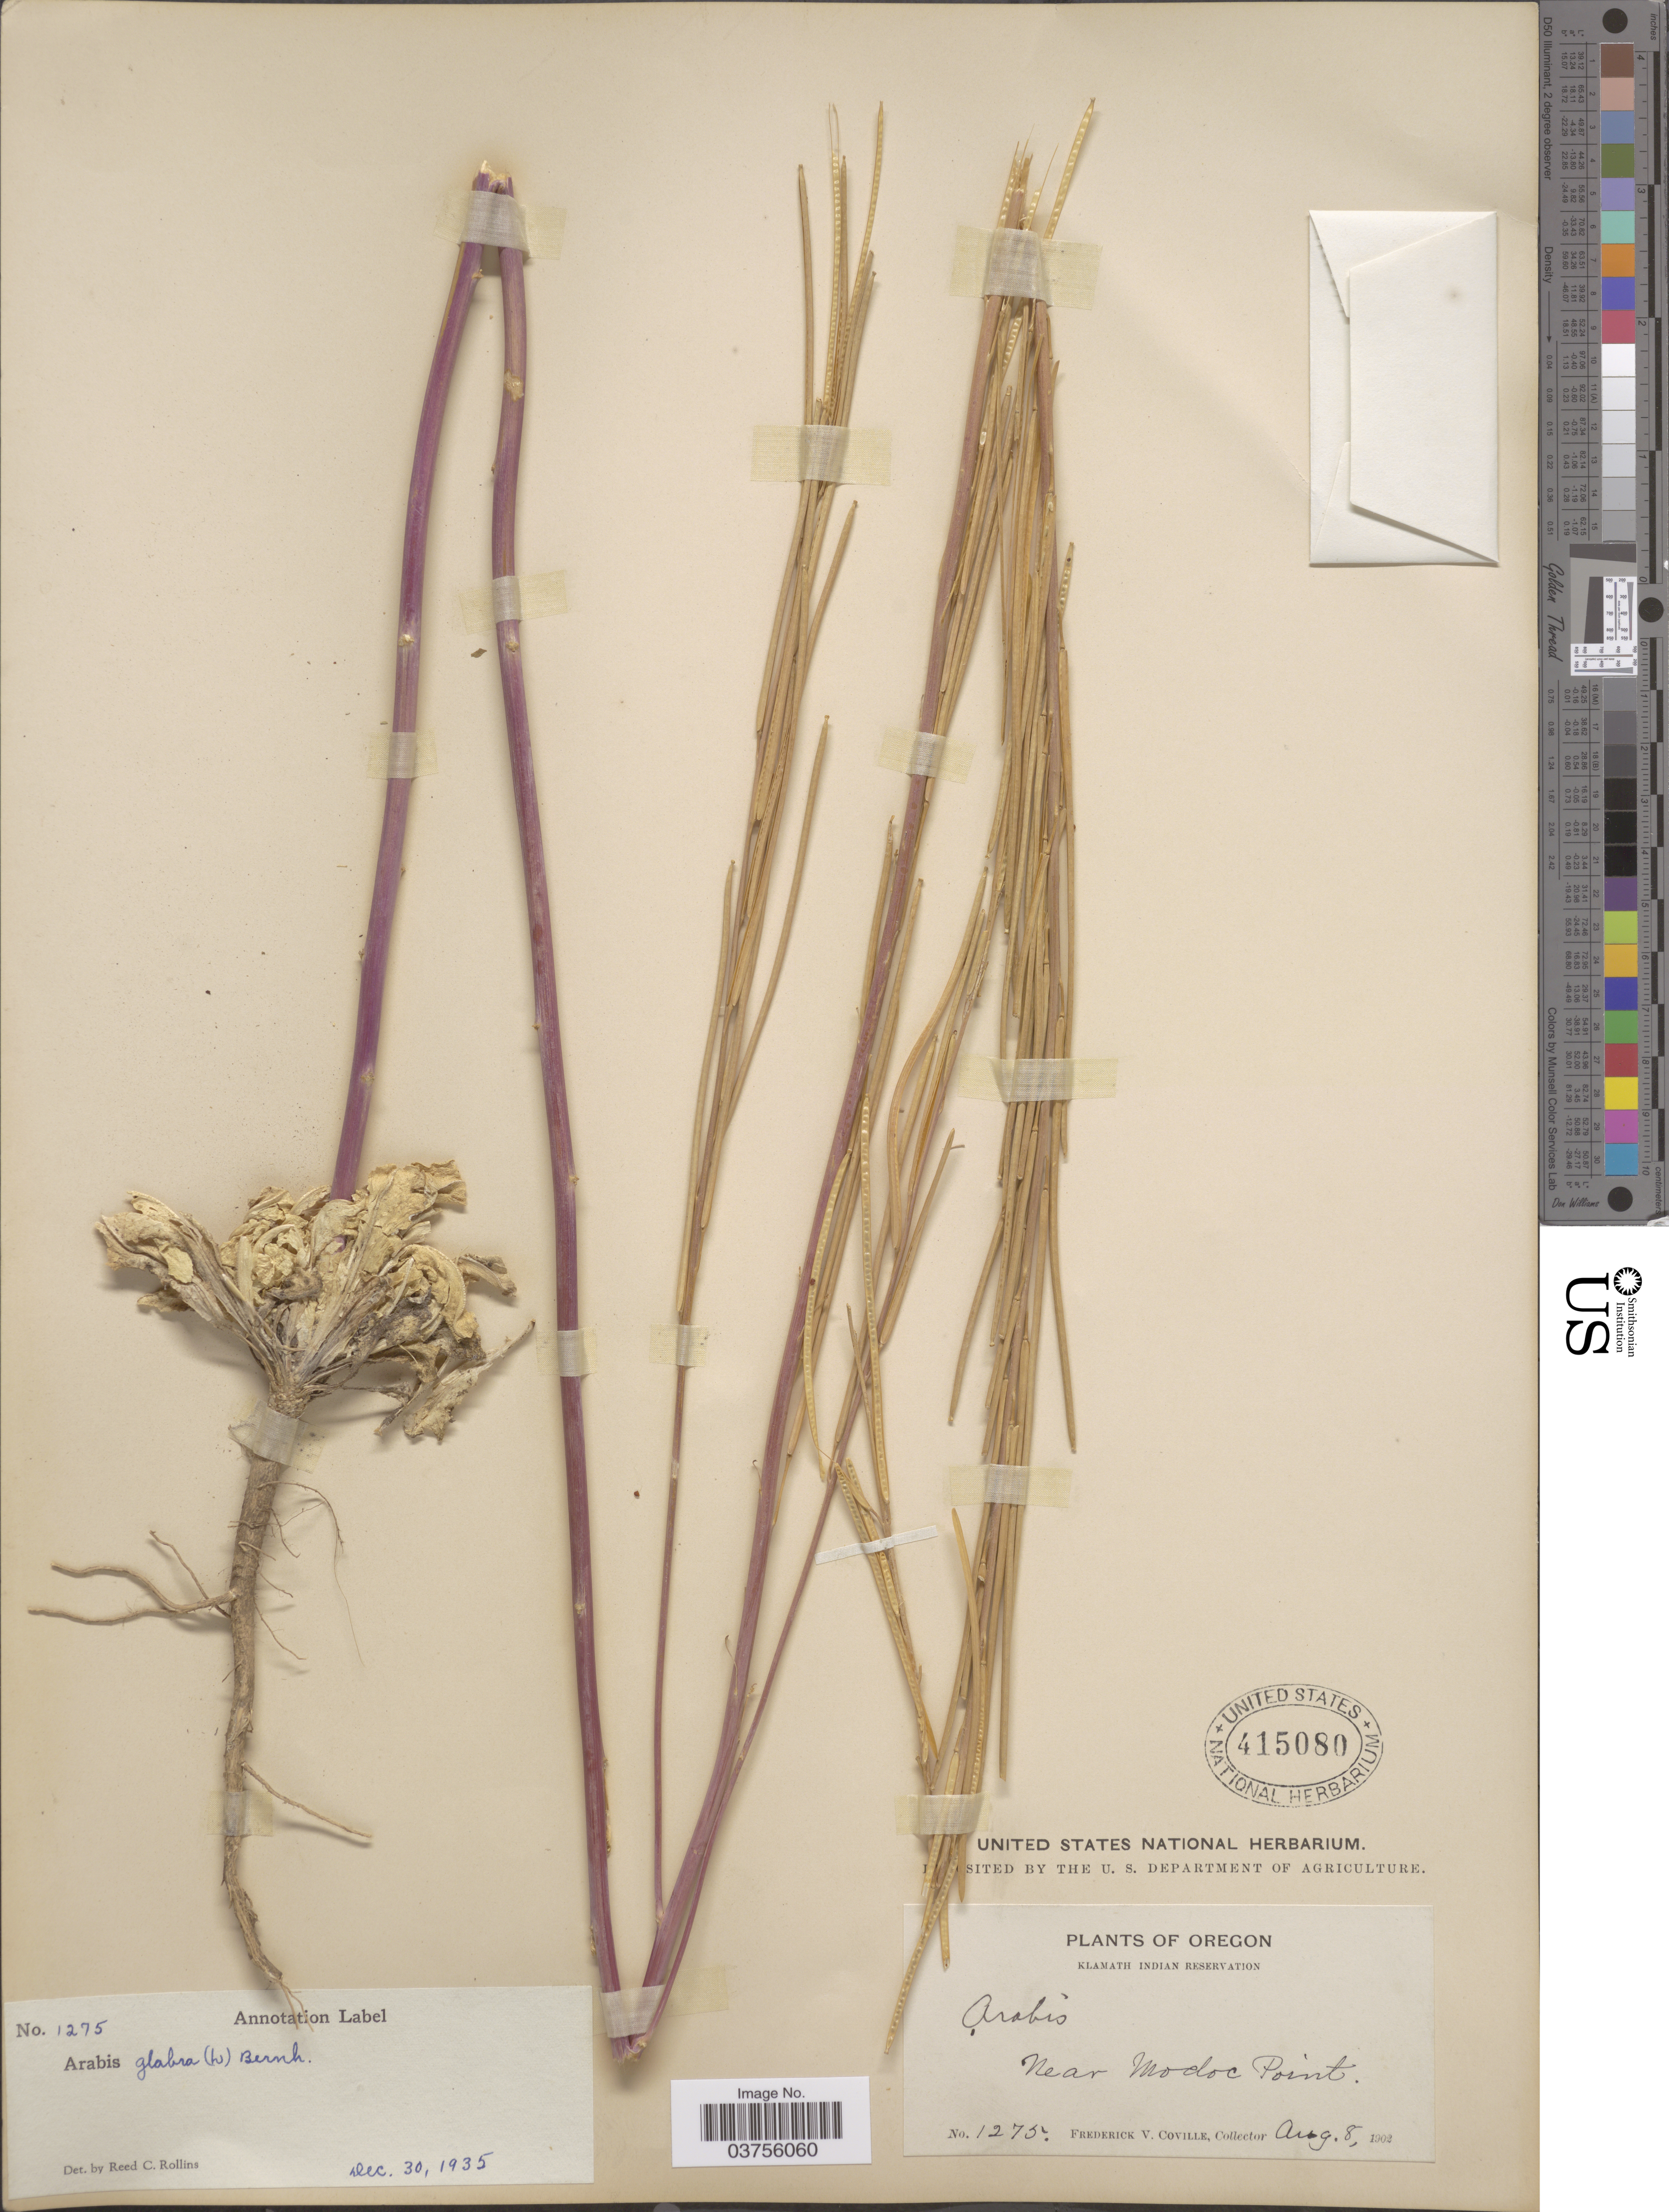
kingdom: Plantae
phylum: Tracheophyta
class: Magnoliopsida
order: Brassicales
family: Brassicaceae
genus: Turritis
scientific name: Turritis glabra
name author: L.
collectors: F. V. Coville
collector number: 1275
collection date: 1902-08-08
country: United States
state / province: Oregon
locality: Klamath Indian Reservation. Near Modoc Point.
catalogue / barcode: US 415080